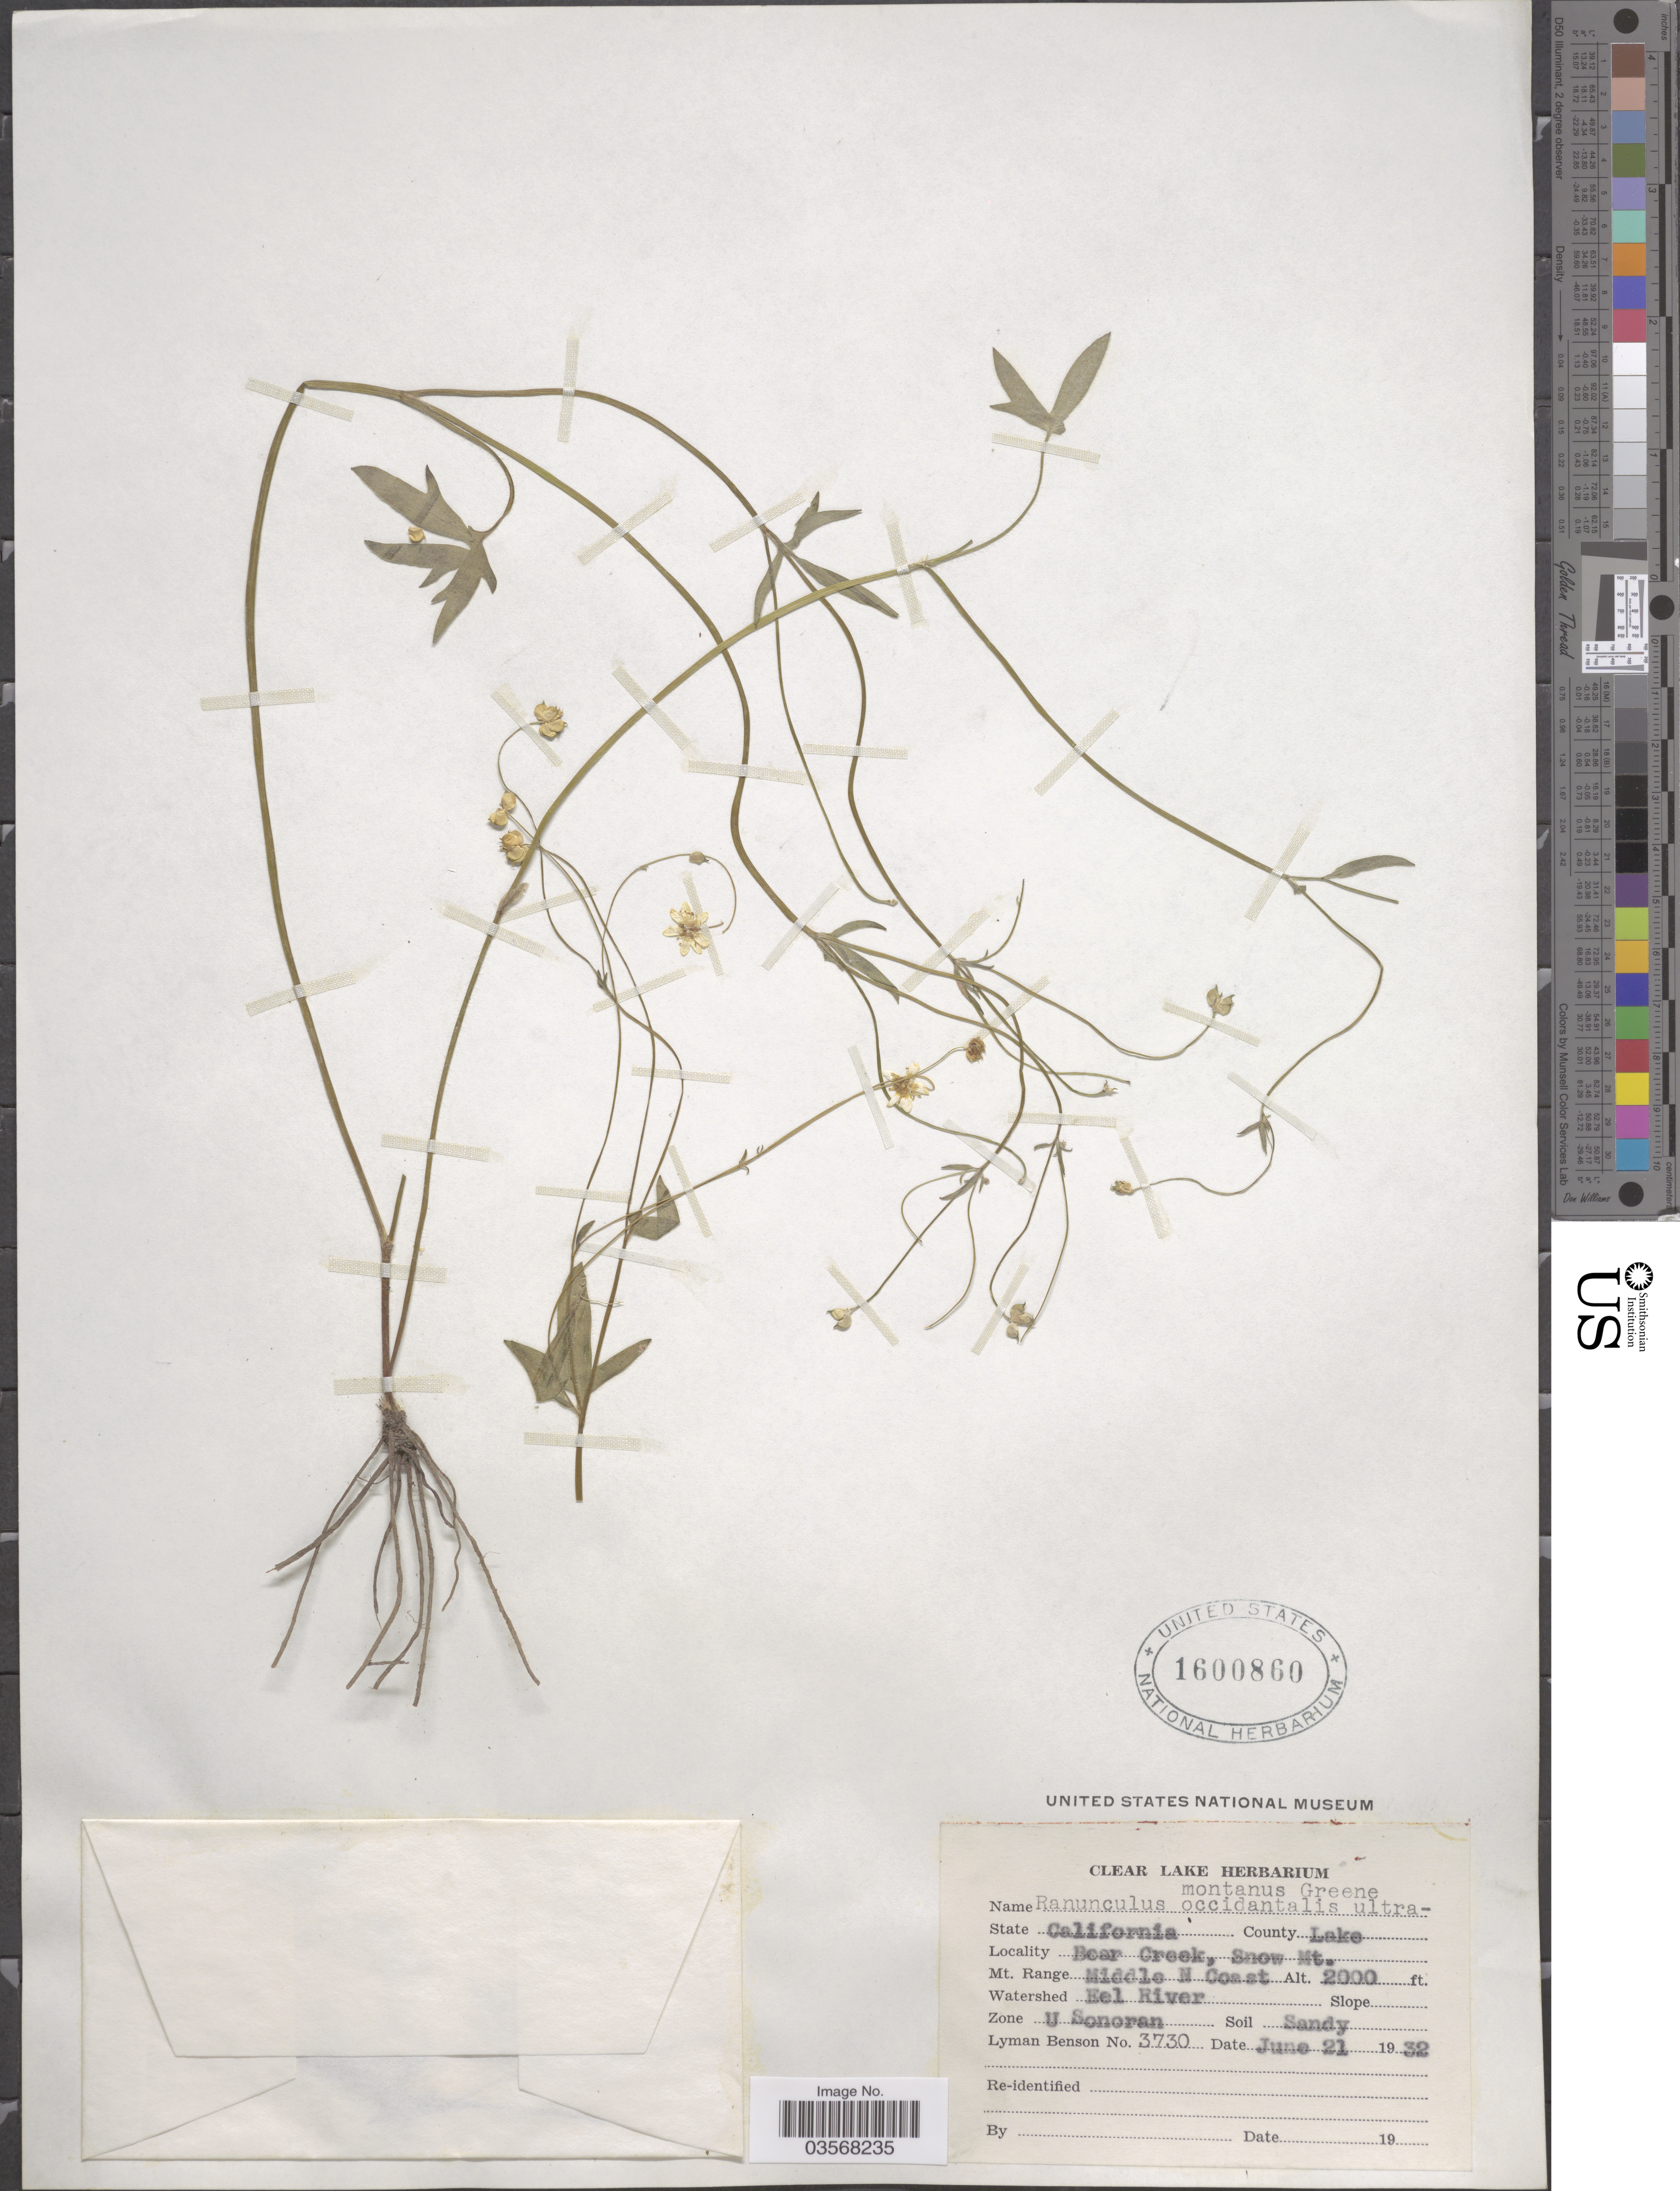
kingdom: Plantae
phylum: Tracheophyta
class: Magnoliopsida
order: Ranunculales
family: Ranunculaceae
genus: Ranunculus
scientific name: Ranunculus occidentalis var. ultramontanus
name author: Nutt.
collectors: L. D. Benson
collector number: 3730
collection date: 1932-06-21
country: United States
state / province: California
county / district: Lake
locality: County Lake. Bear Creek, Snow Mt. Mt. Range Middle N Coast. Watershed Eel River. Zone U Sonoran.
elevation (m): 610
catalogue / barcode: US 1600860